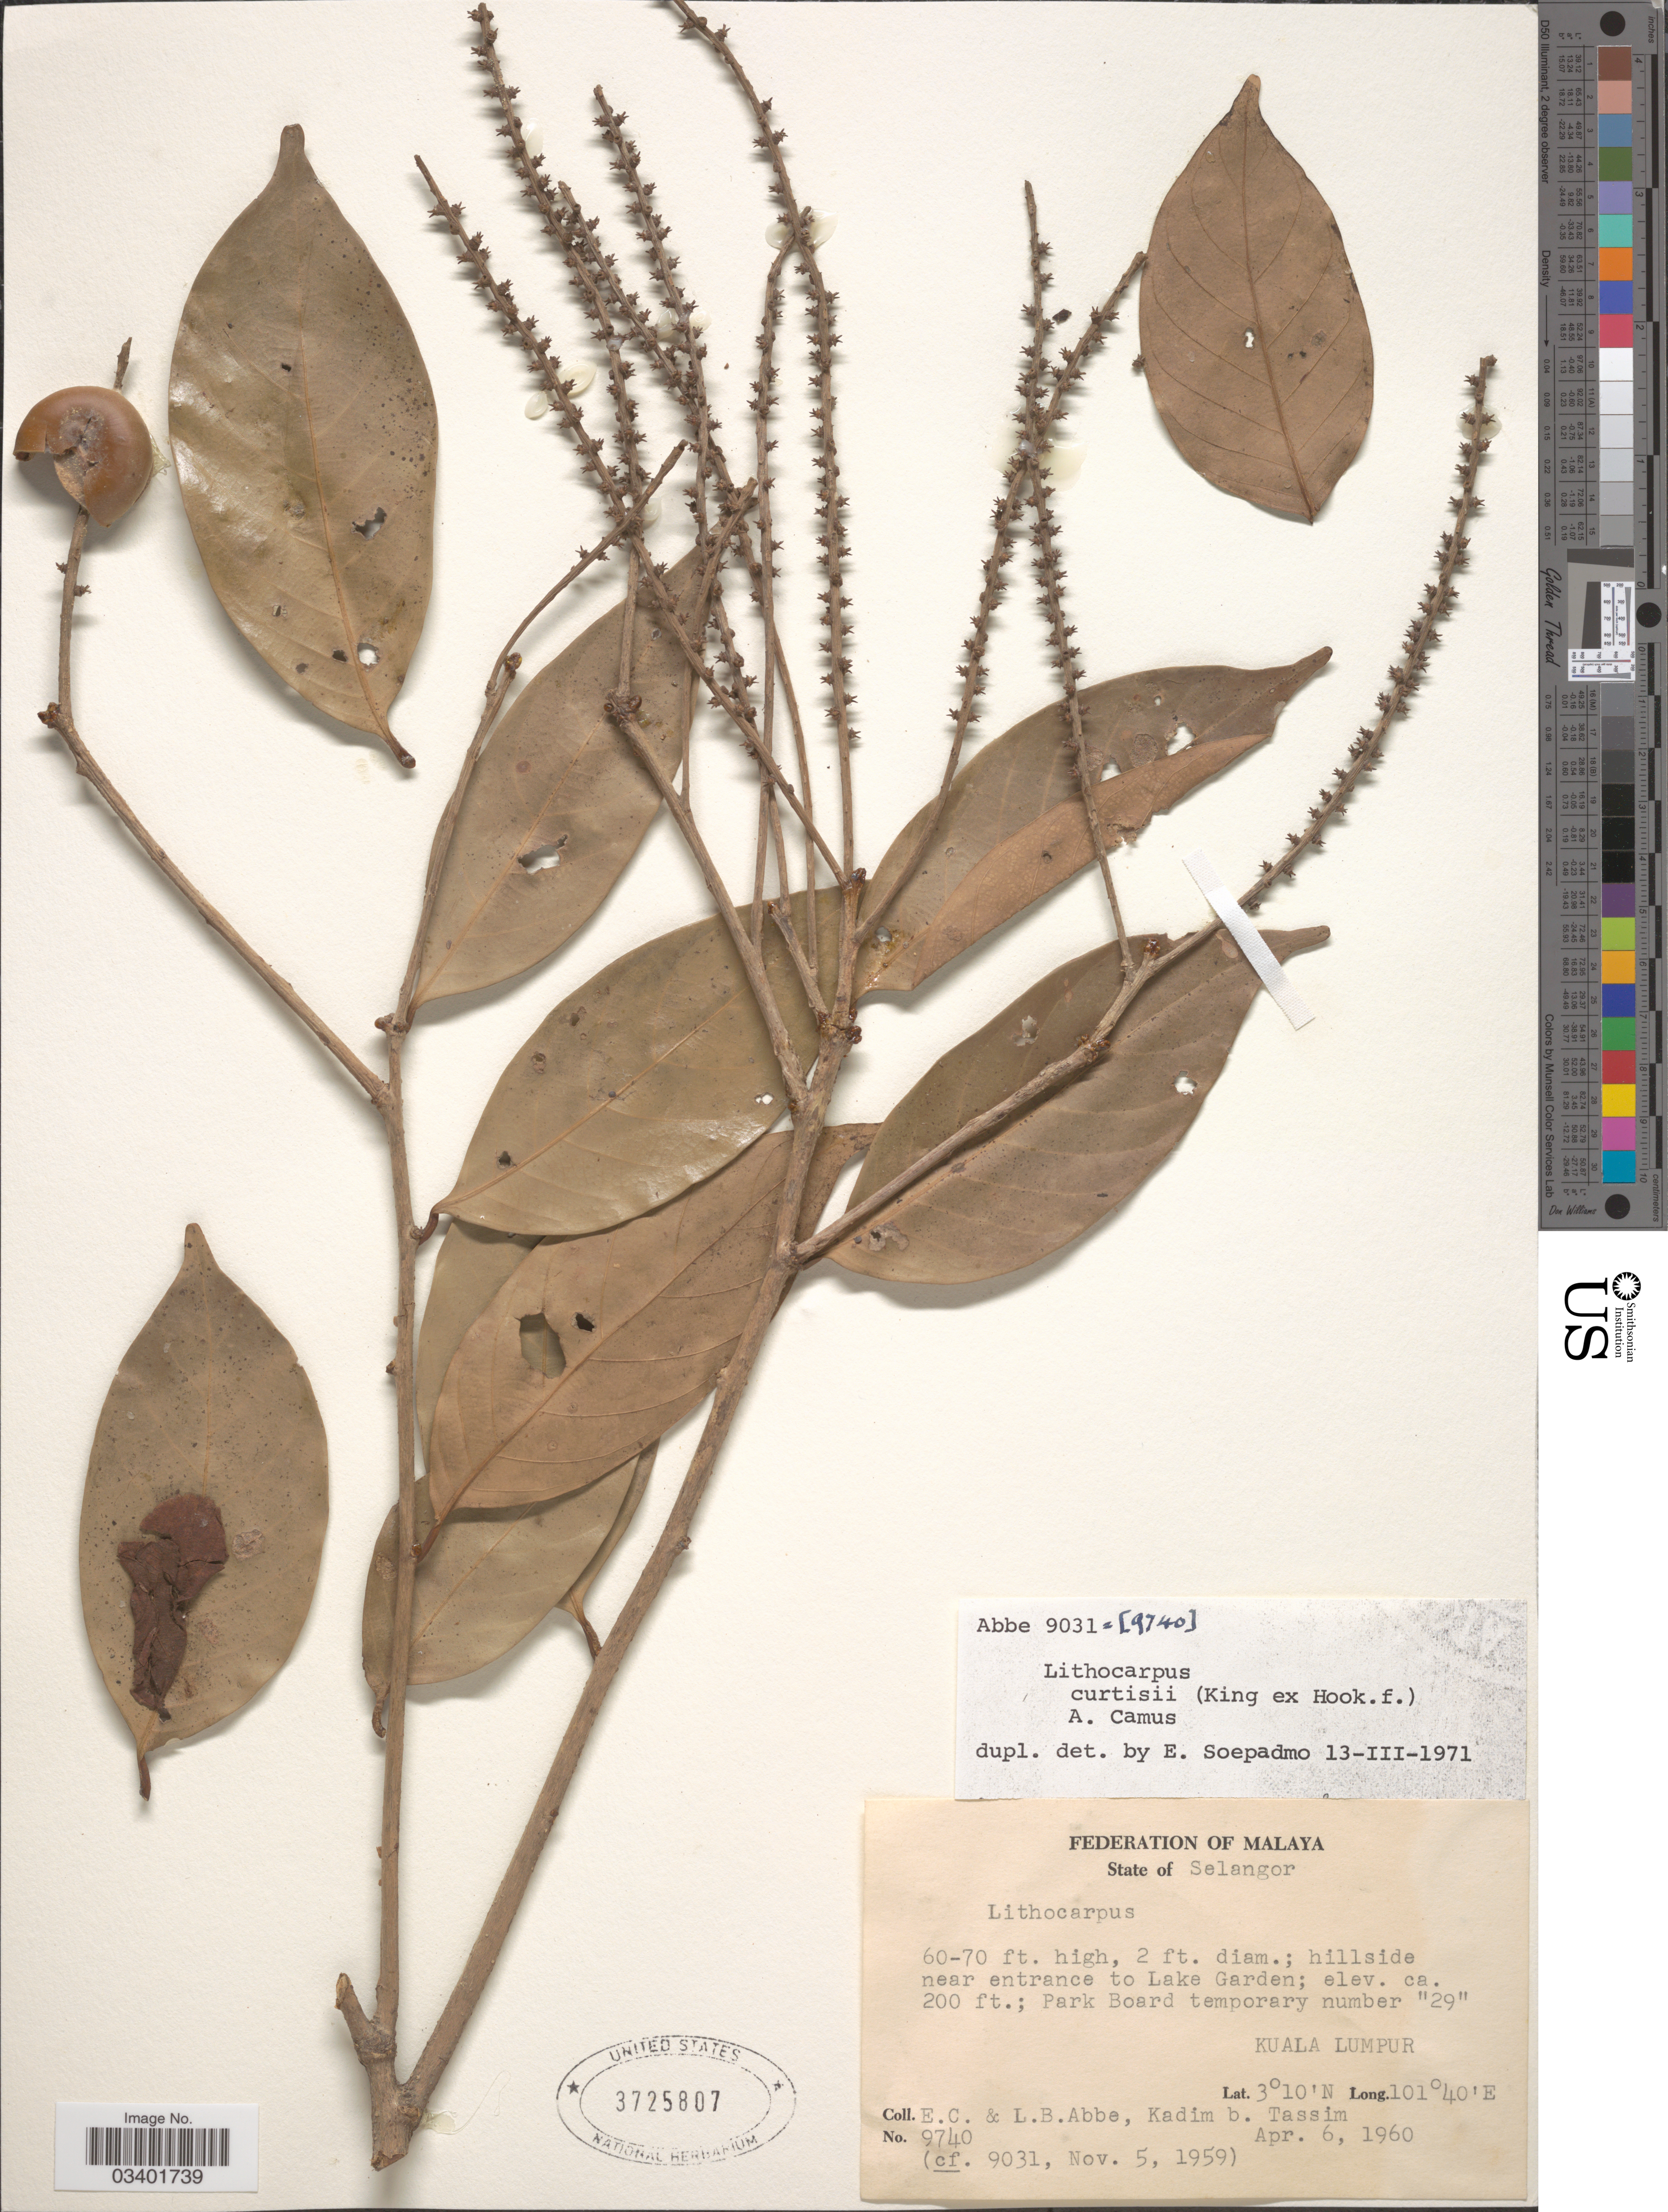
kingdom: Plantae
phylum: Tracheophyta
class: Magnoliopsida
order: Fagales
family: Fagaceae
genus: Lithocarpus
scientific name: Lithocarpus curtisii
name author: (R.M. King ex Hook. f.) A. Camus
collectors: E. C. Abbe, L. B. Abbe & K. Tassim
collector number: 9740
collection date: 1960-04-06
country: Malaysia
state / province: Selangor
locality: Federation of Malaya. Hillside near entrance to Lake Garden. Park Board temporary number "29". Kuala Lumpur.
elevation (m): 61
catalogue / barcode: US 3725807